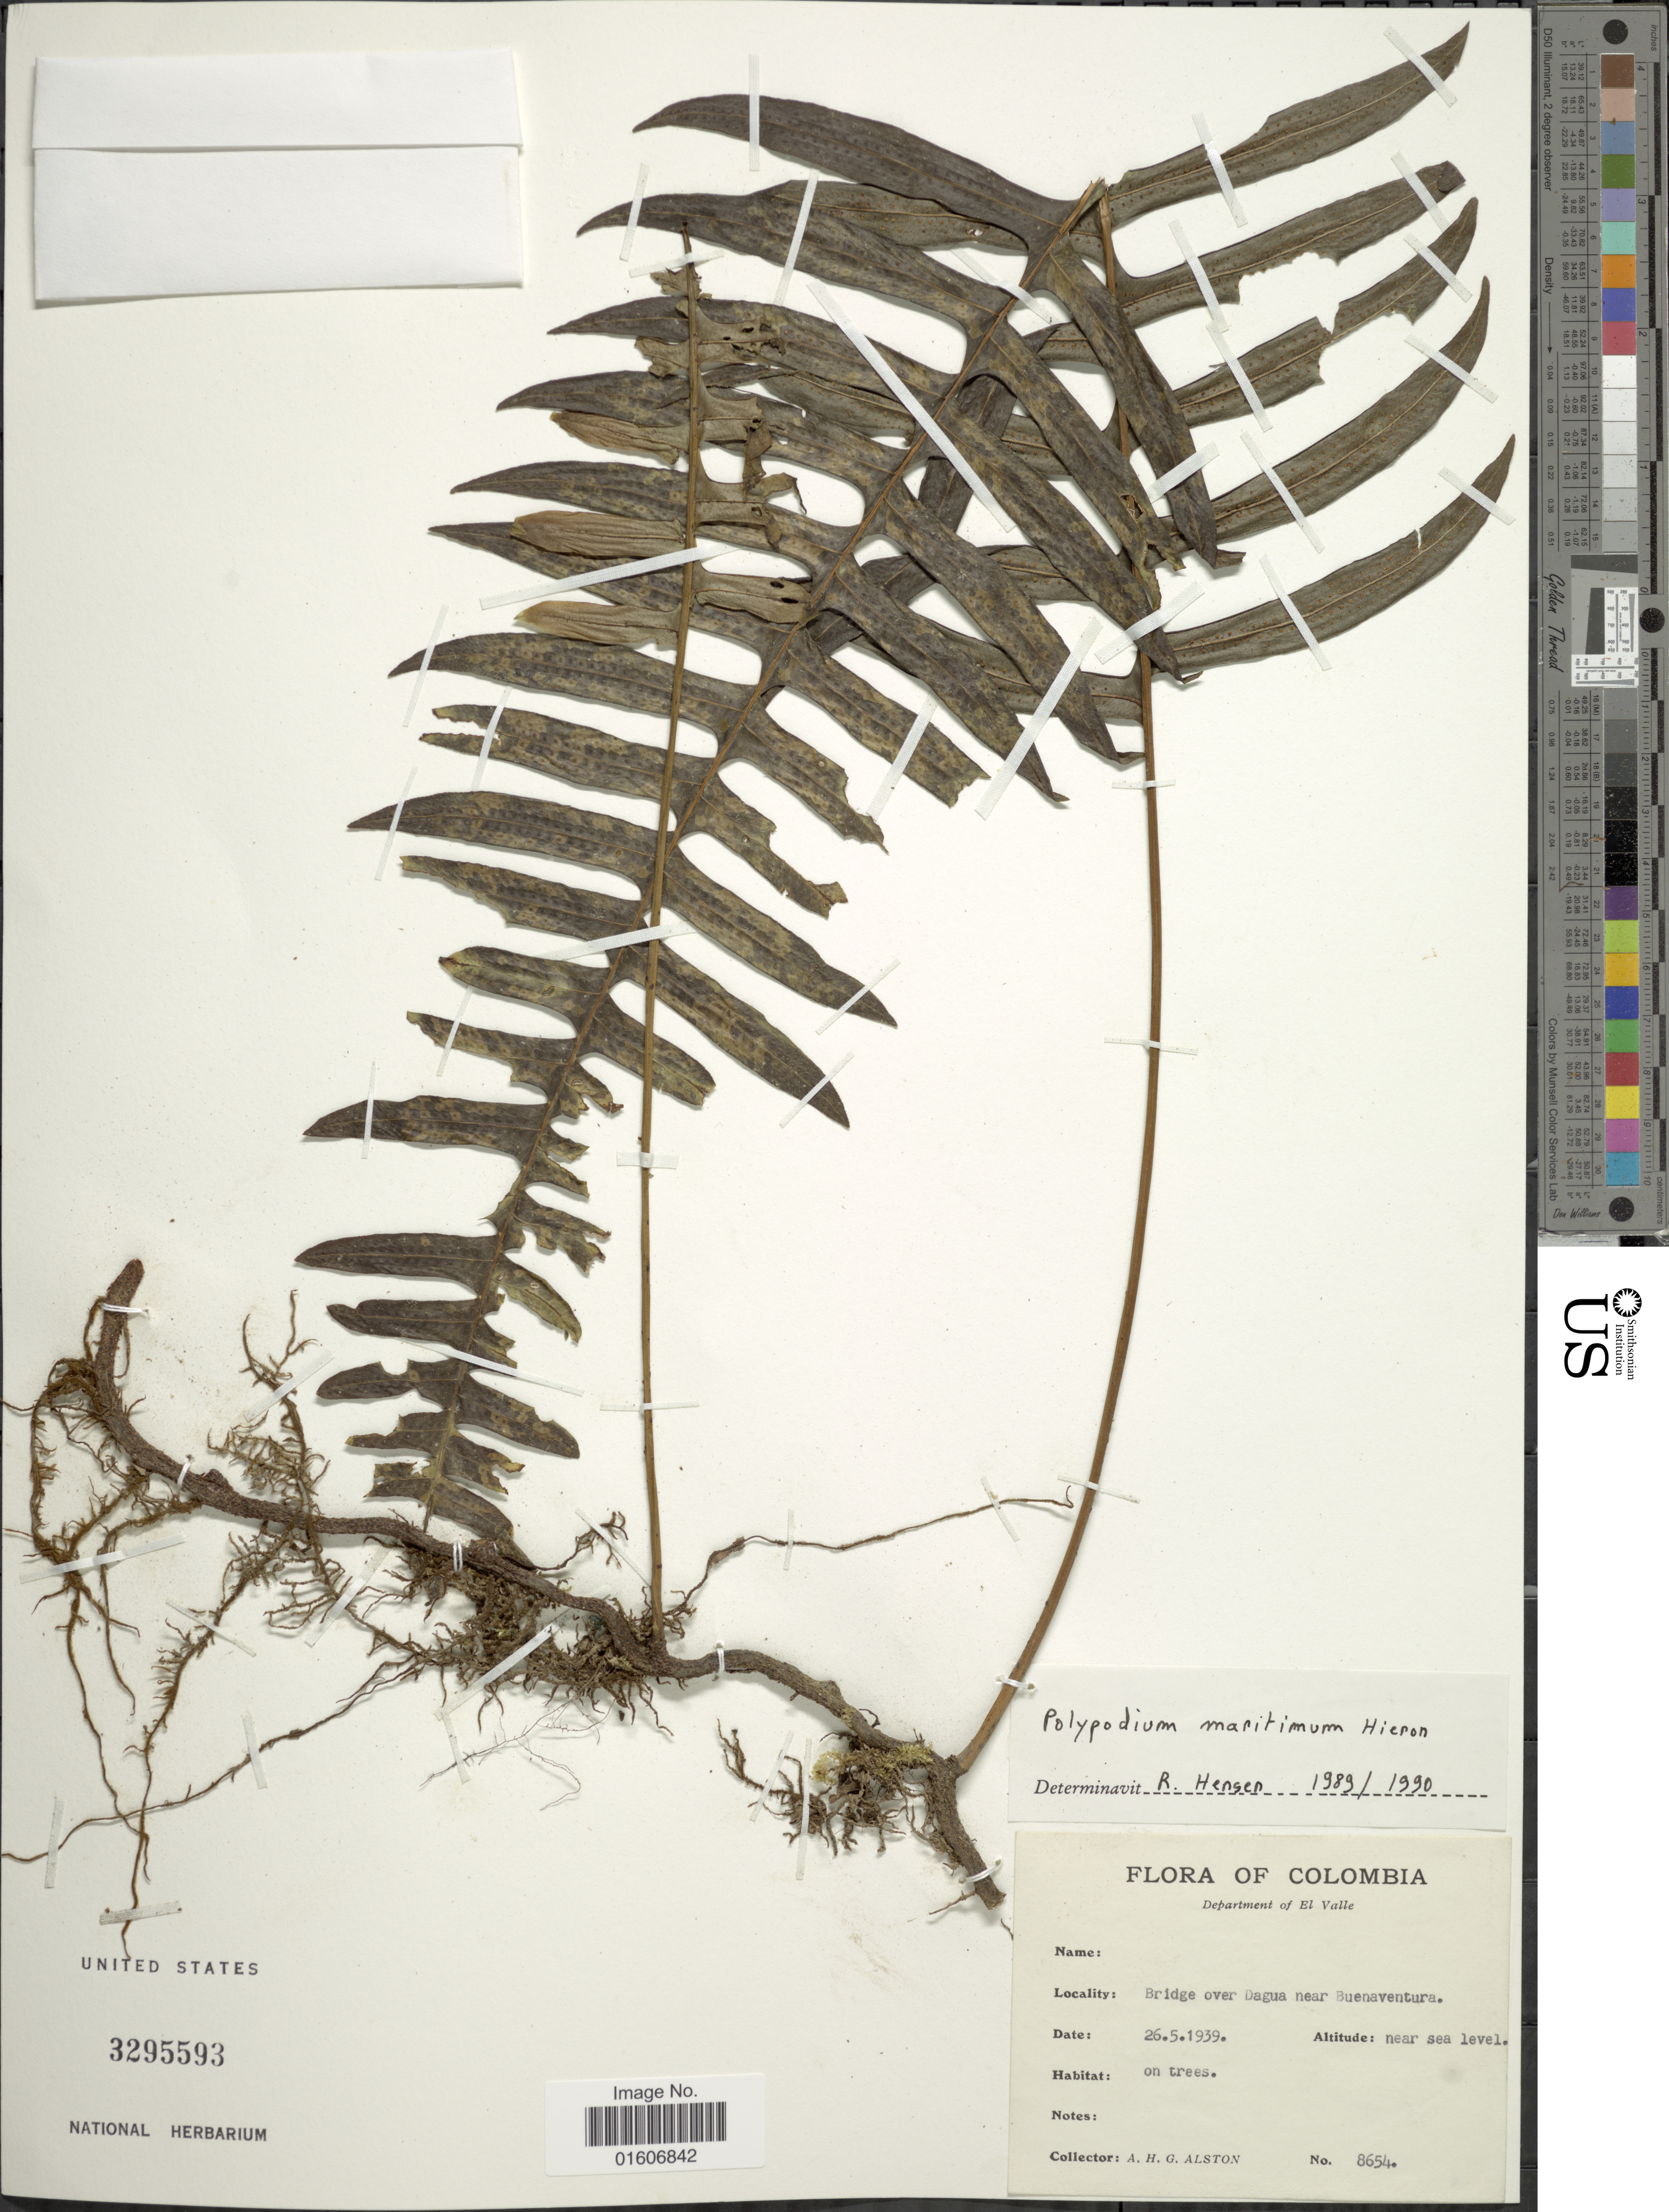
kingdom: Plantae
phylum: Tracheophyta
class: Polypodiopsida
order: Polypodiales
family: Polypodiaceae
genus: Serpocaulon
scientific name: Serpocaulon maritimum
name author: (Hieron.) A.R. Sm.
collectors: A. H. Alston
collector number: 8654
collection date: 1939-05-26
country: Colombia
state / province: Valle del Cauca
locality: Department of El Valle, Bridge over Dagua near Buenaventura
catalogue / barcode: US 3295593